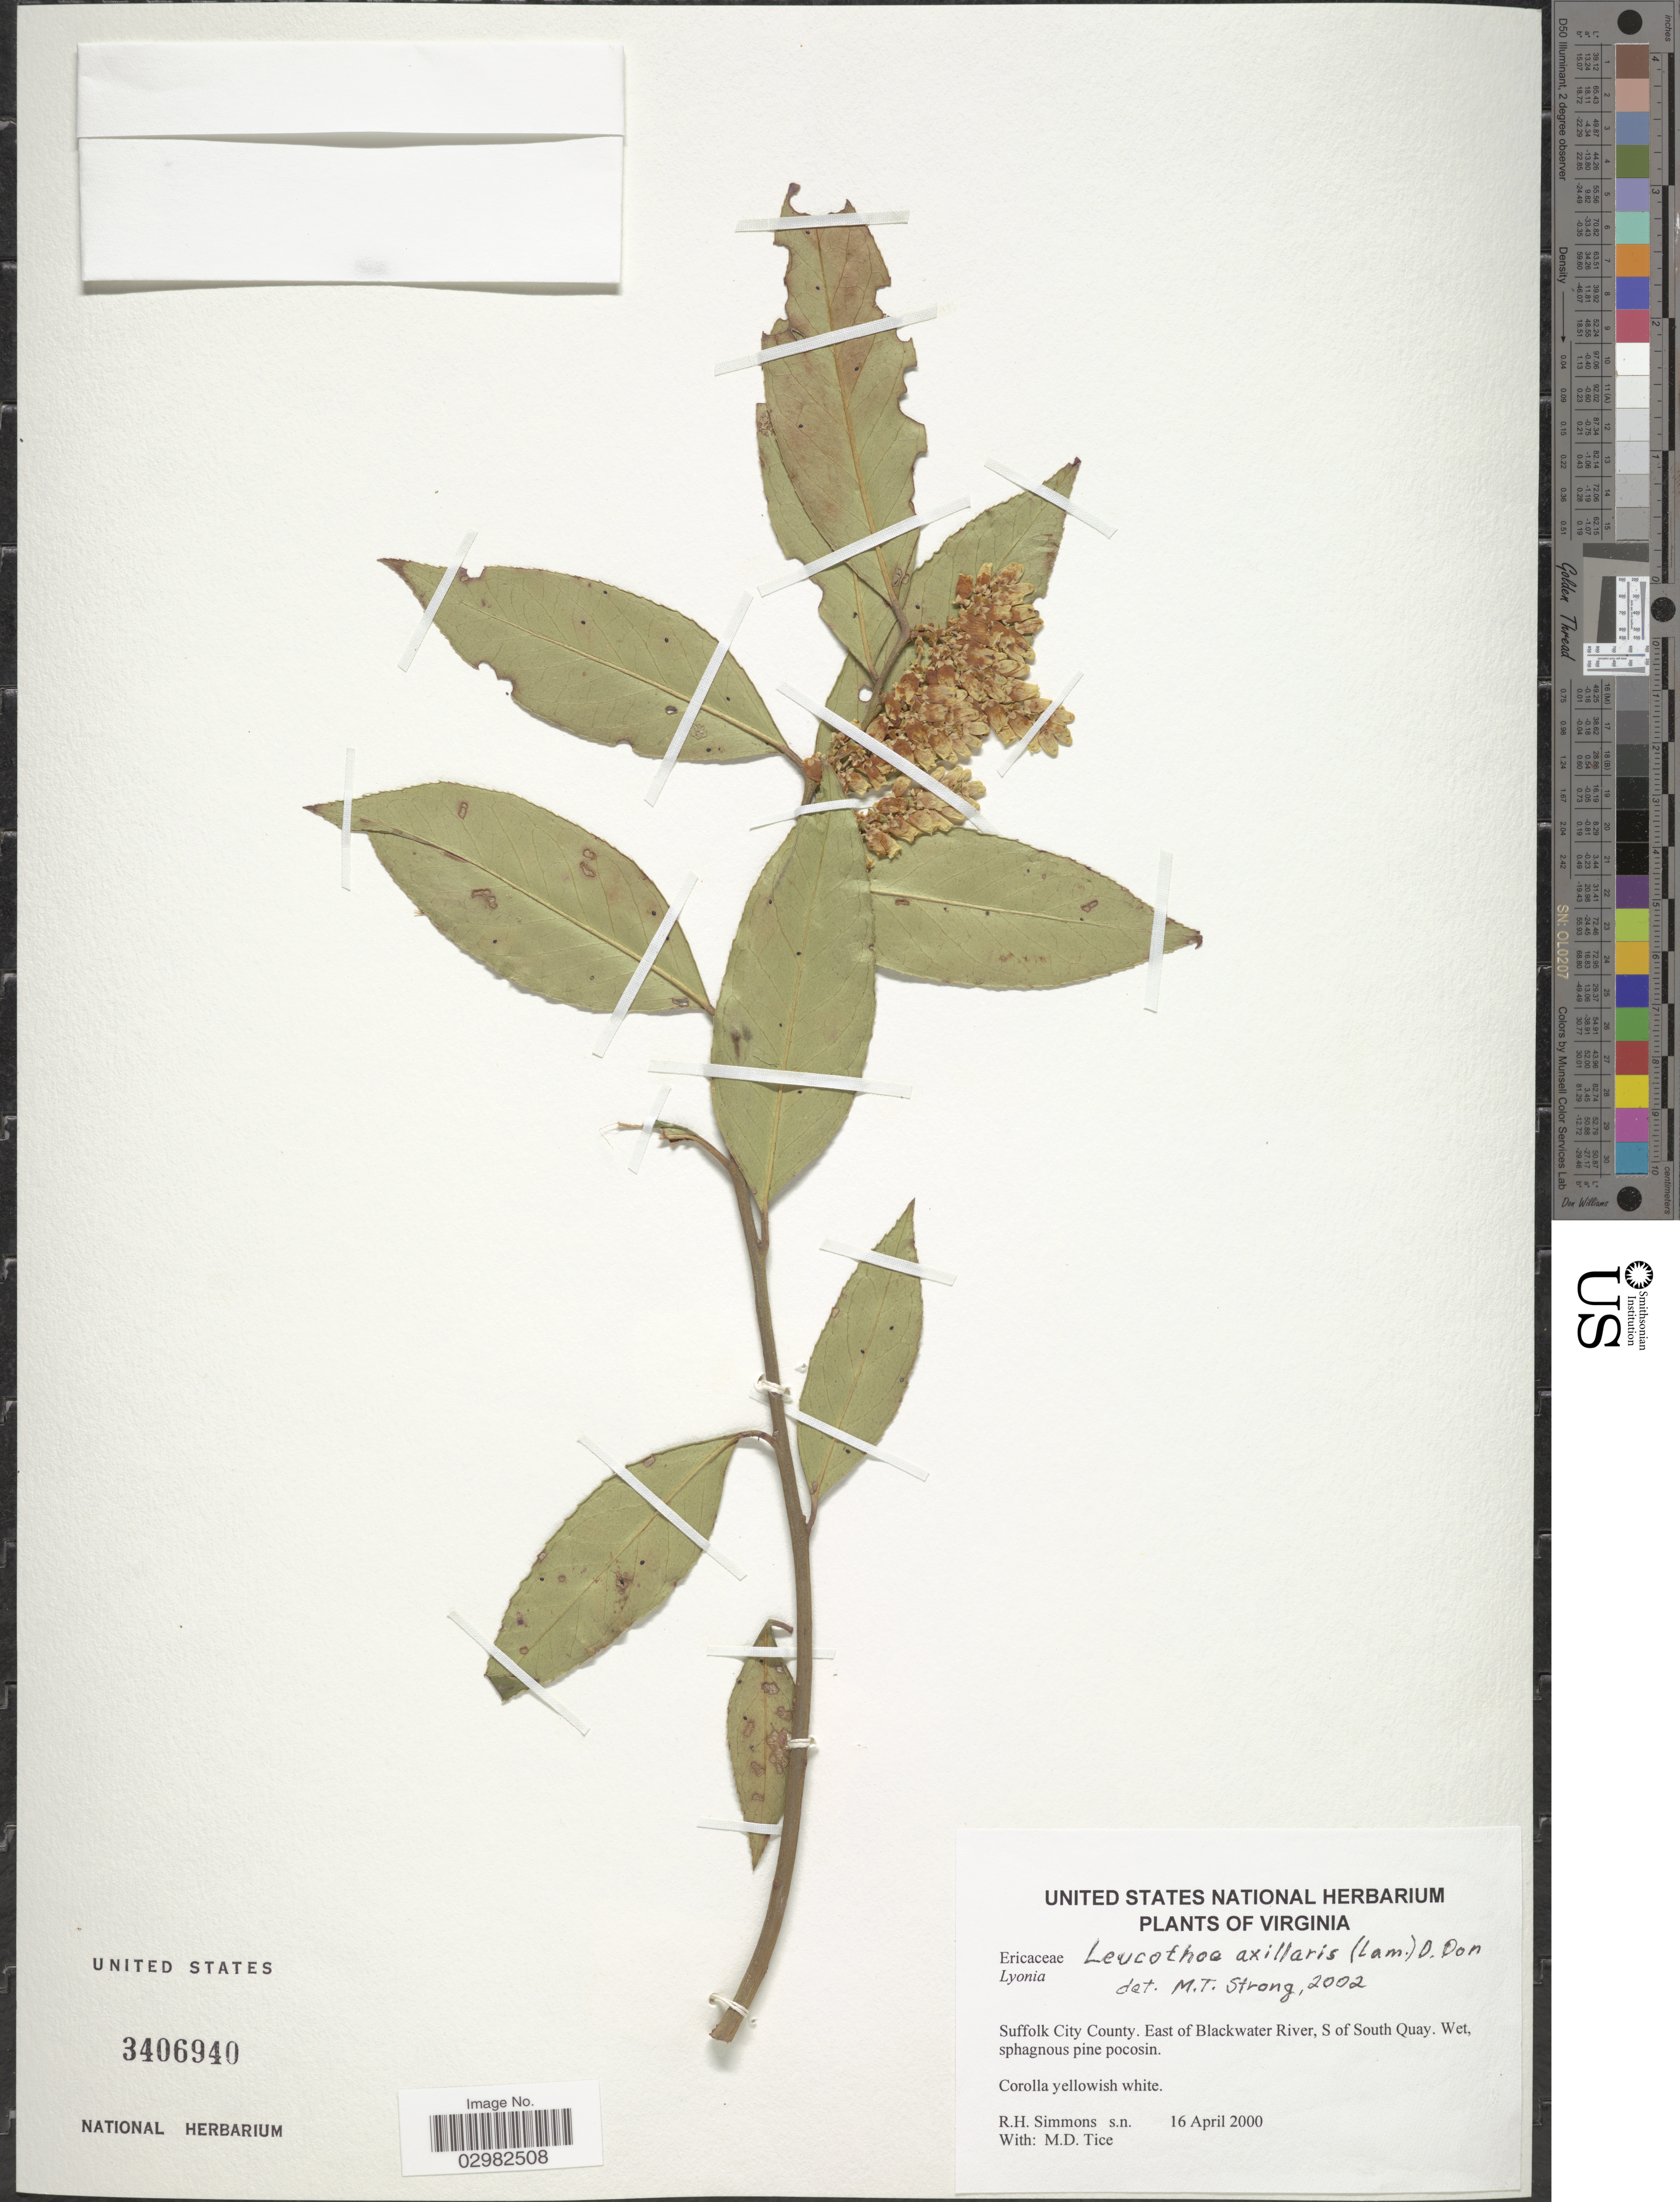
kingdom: Plantae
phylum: Tracheophyta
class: Magnoliopsida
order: Ericales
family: Ericaceae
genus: Leucothoe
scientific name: Leucothoë axillaris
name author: (Lam.) D. Don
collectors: R. H. Simmons & M. Tice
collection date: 2000-04-16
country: United States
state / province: Virginia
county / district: City of Suffolk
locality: Suffolk City County, East of Blackwater River, S of South Quay.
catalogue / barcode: US 3406940